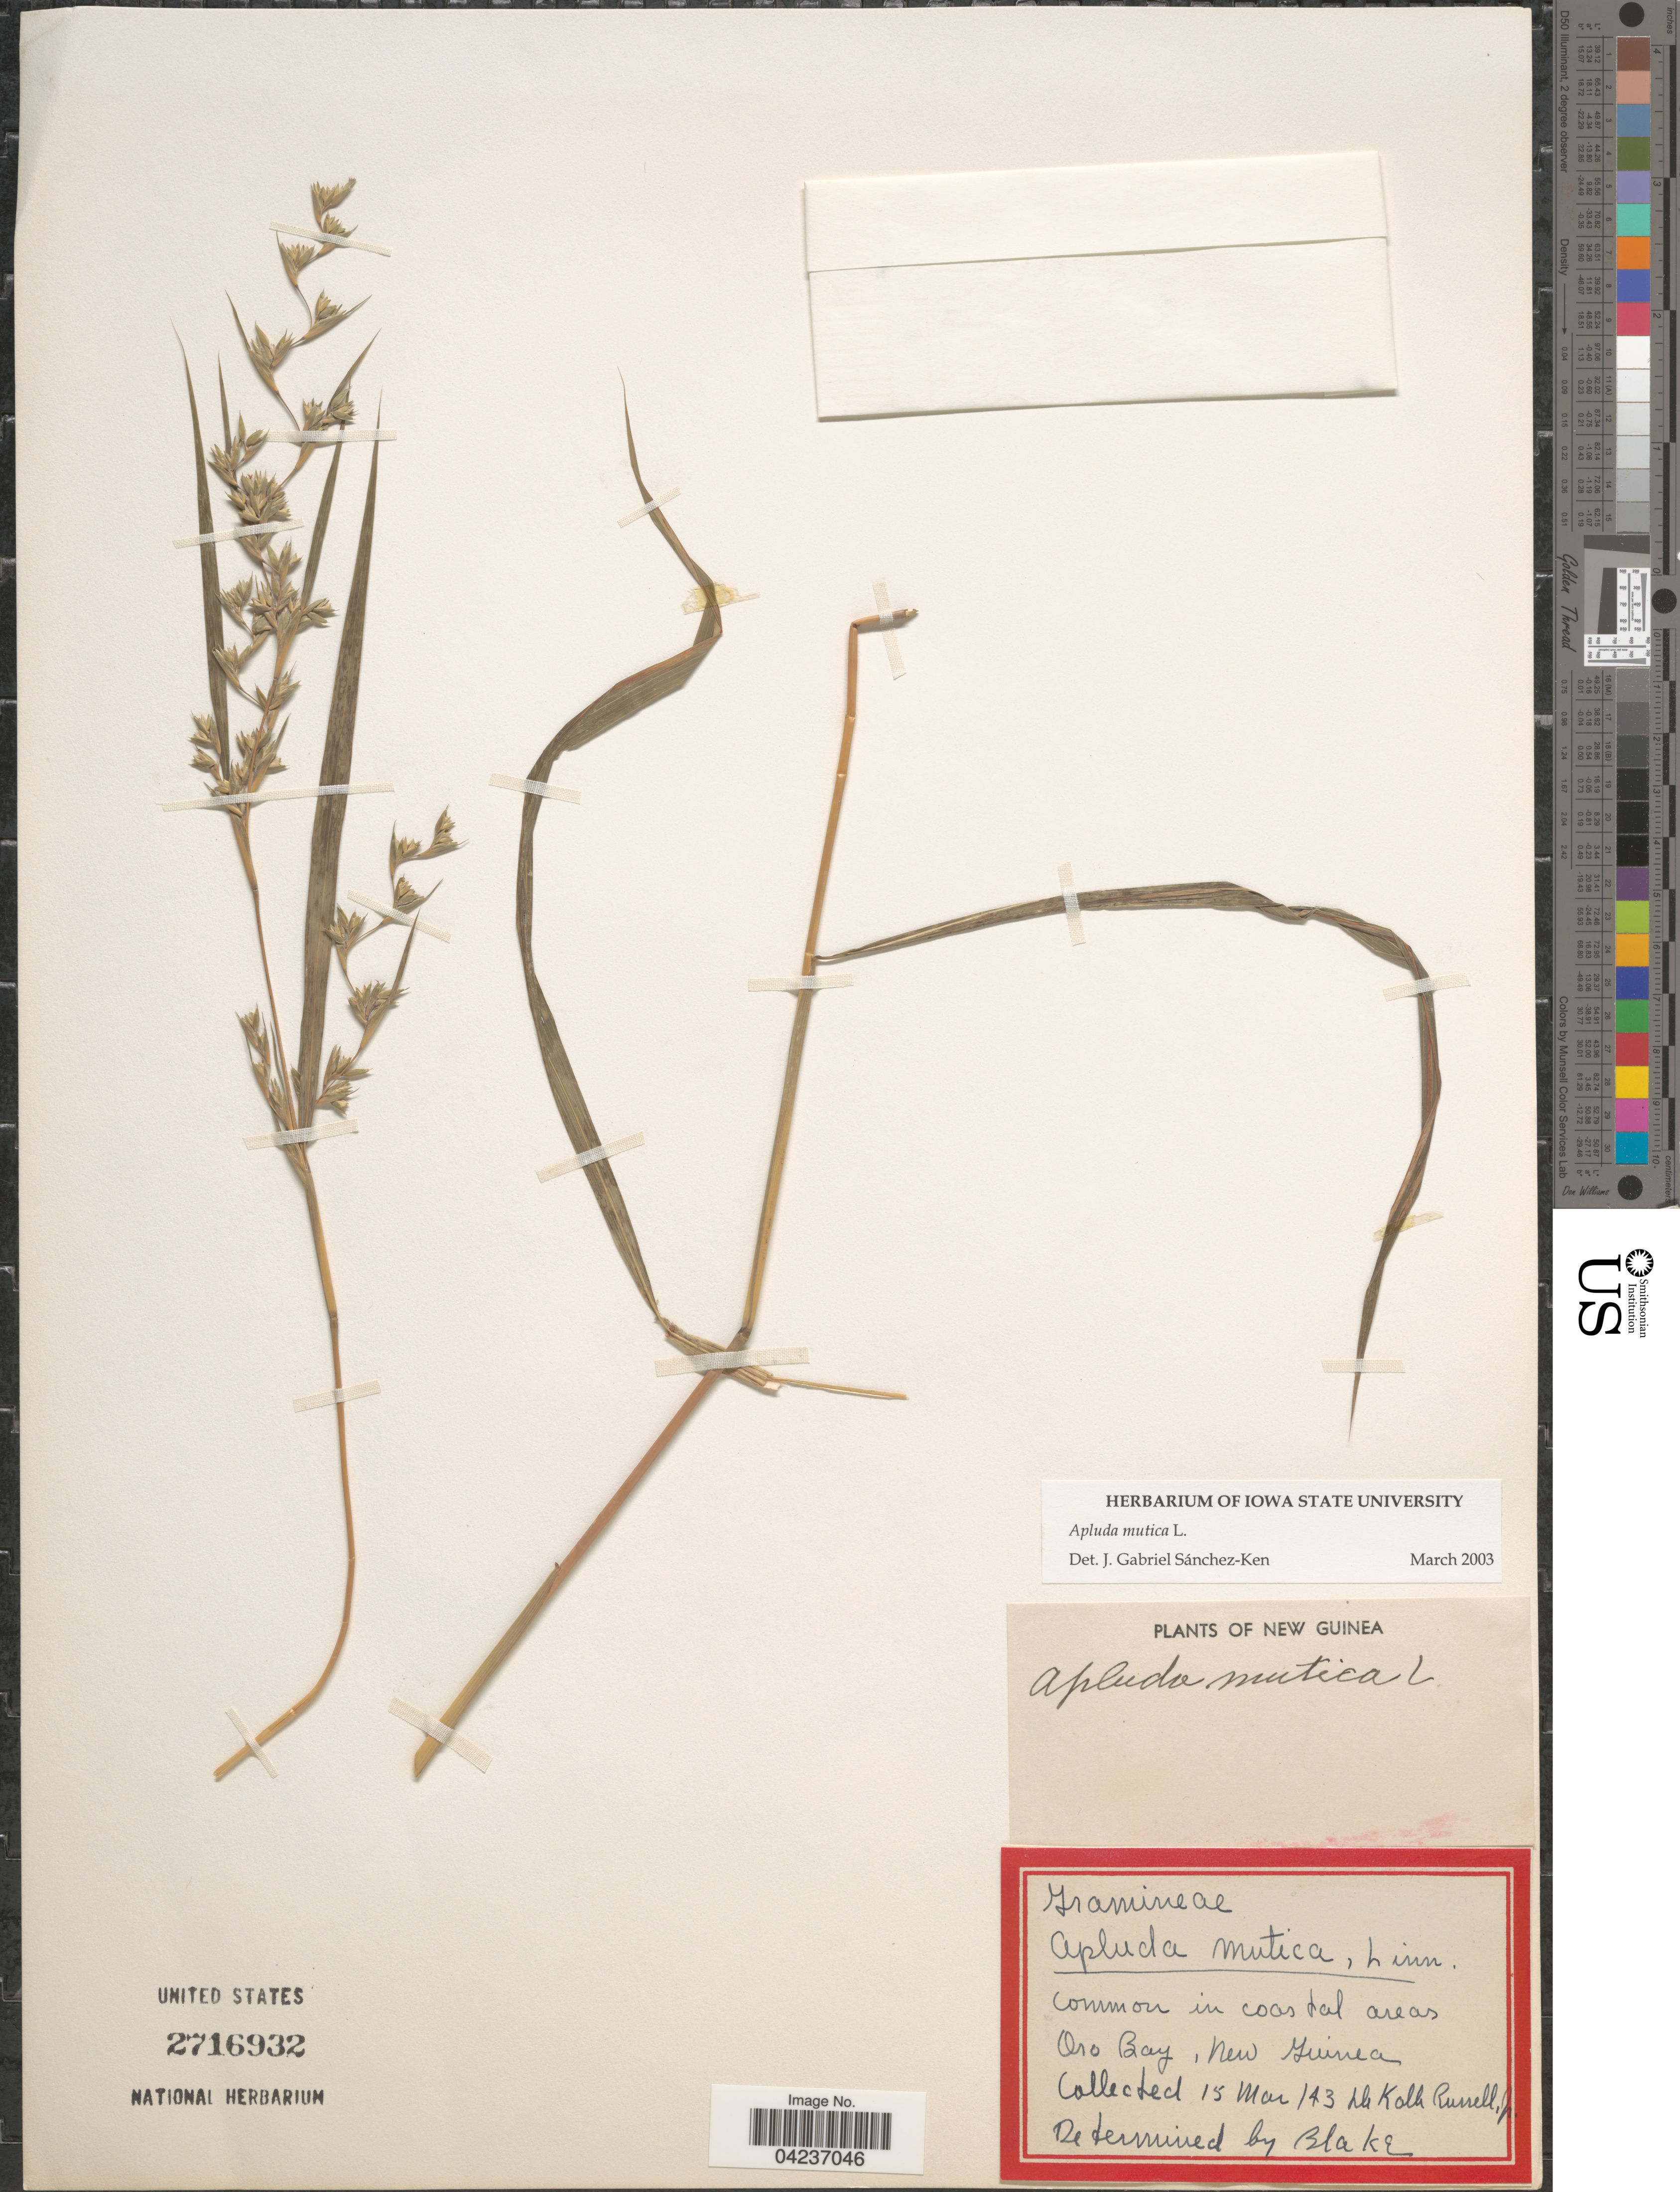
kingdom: Plantae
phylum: Tracheophyta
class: Liliopsida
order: Poales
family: Poaceae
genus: Apluda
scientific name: Apluda mutica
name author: L.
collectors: D. Russell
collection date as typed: Transcribed d/m/y: 15/3/43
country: Papua New Guinea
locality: Oro Bay, New Guinea.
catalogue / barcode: US 2716932